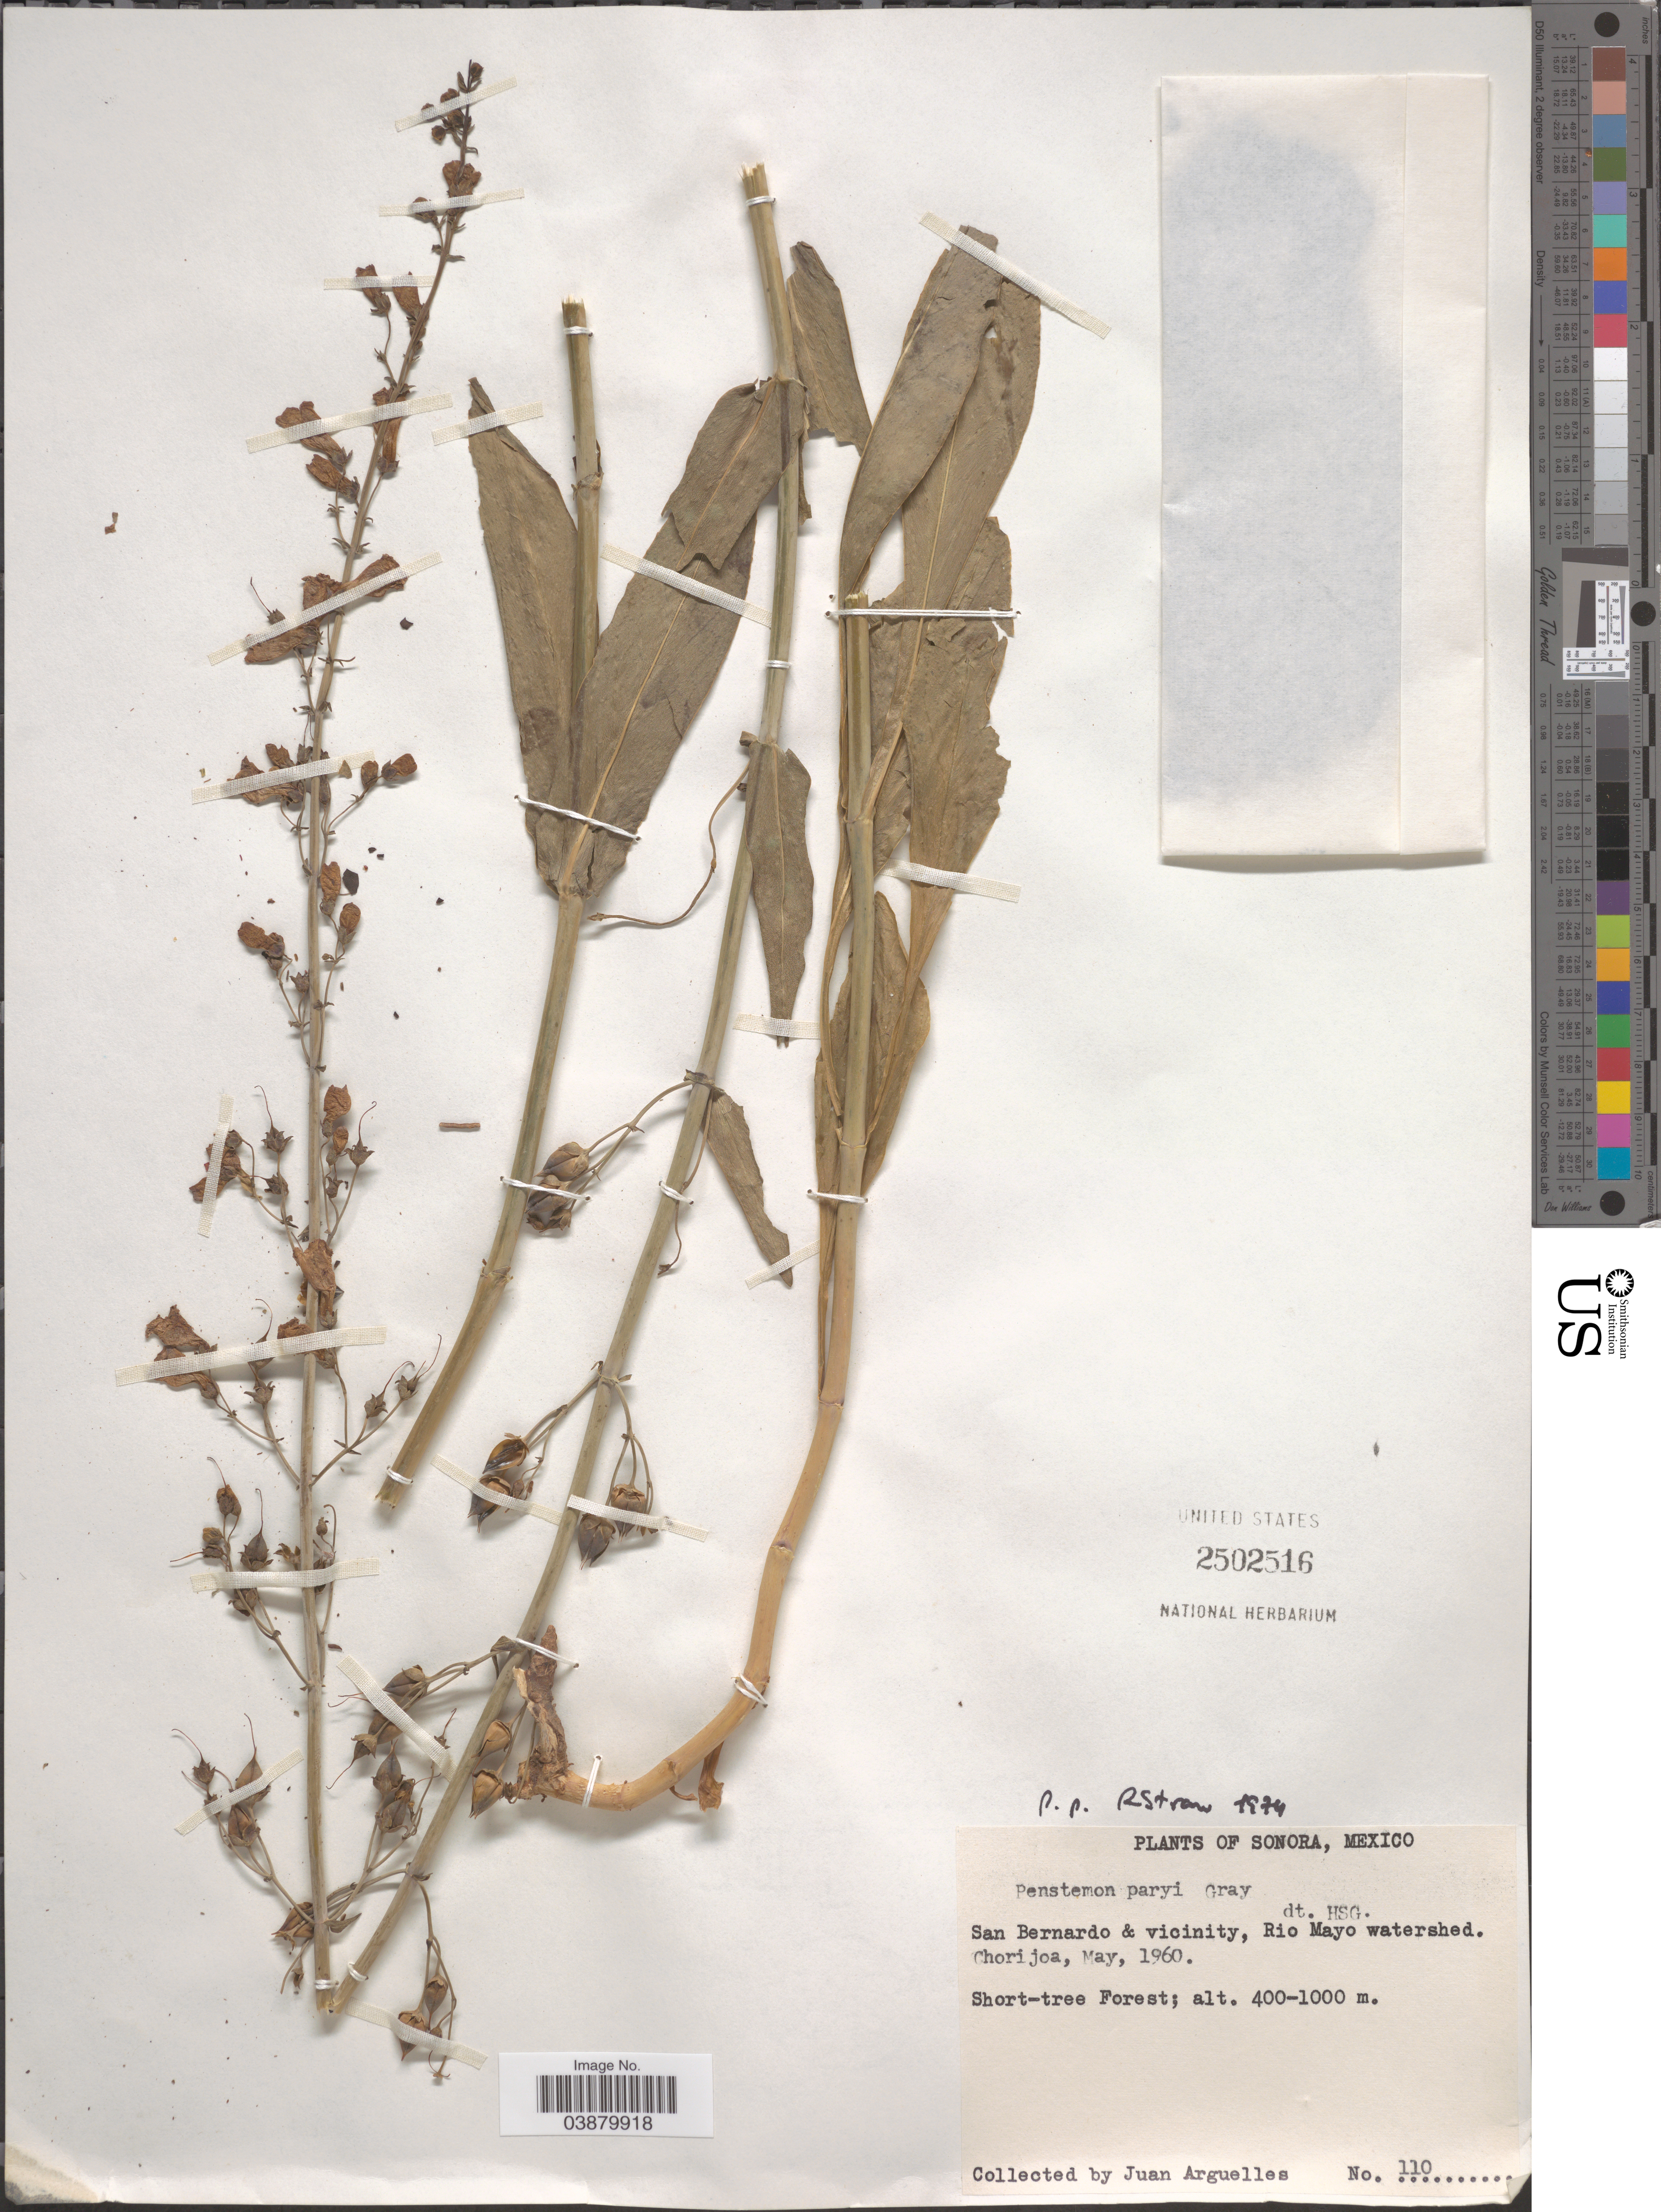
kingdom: Plantae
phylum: Tracheophyta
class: Magnoliopsida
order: Lamiales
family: Plantaginaceae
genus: Penstemon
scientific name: Penstemon parryi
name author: A. Gray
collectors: J. Arguelles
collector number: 110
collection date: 1960-05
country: Mexico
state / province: Sonora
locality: San Bernardo & vicinity, Rio Mayo watershed. Chorijoa.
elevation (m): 400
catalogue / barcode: US 2502516